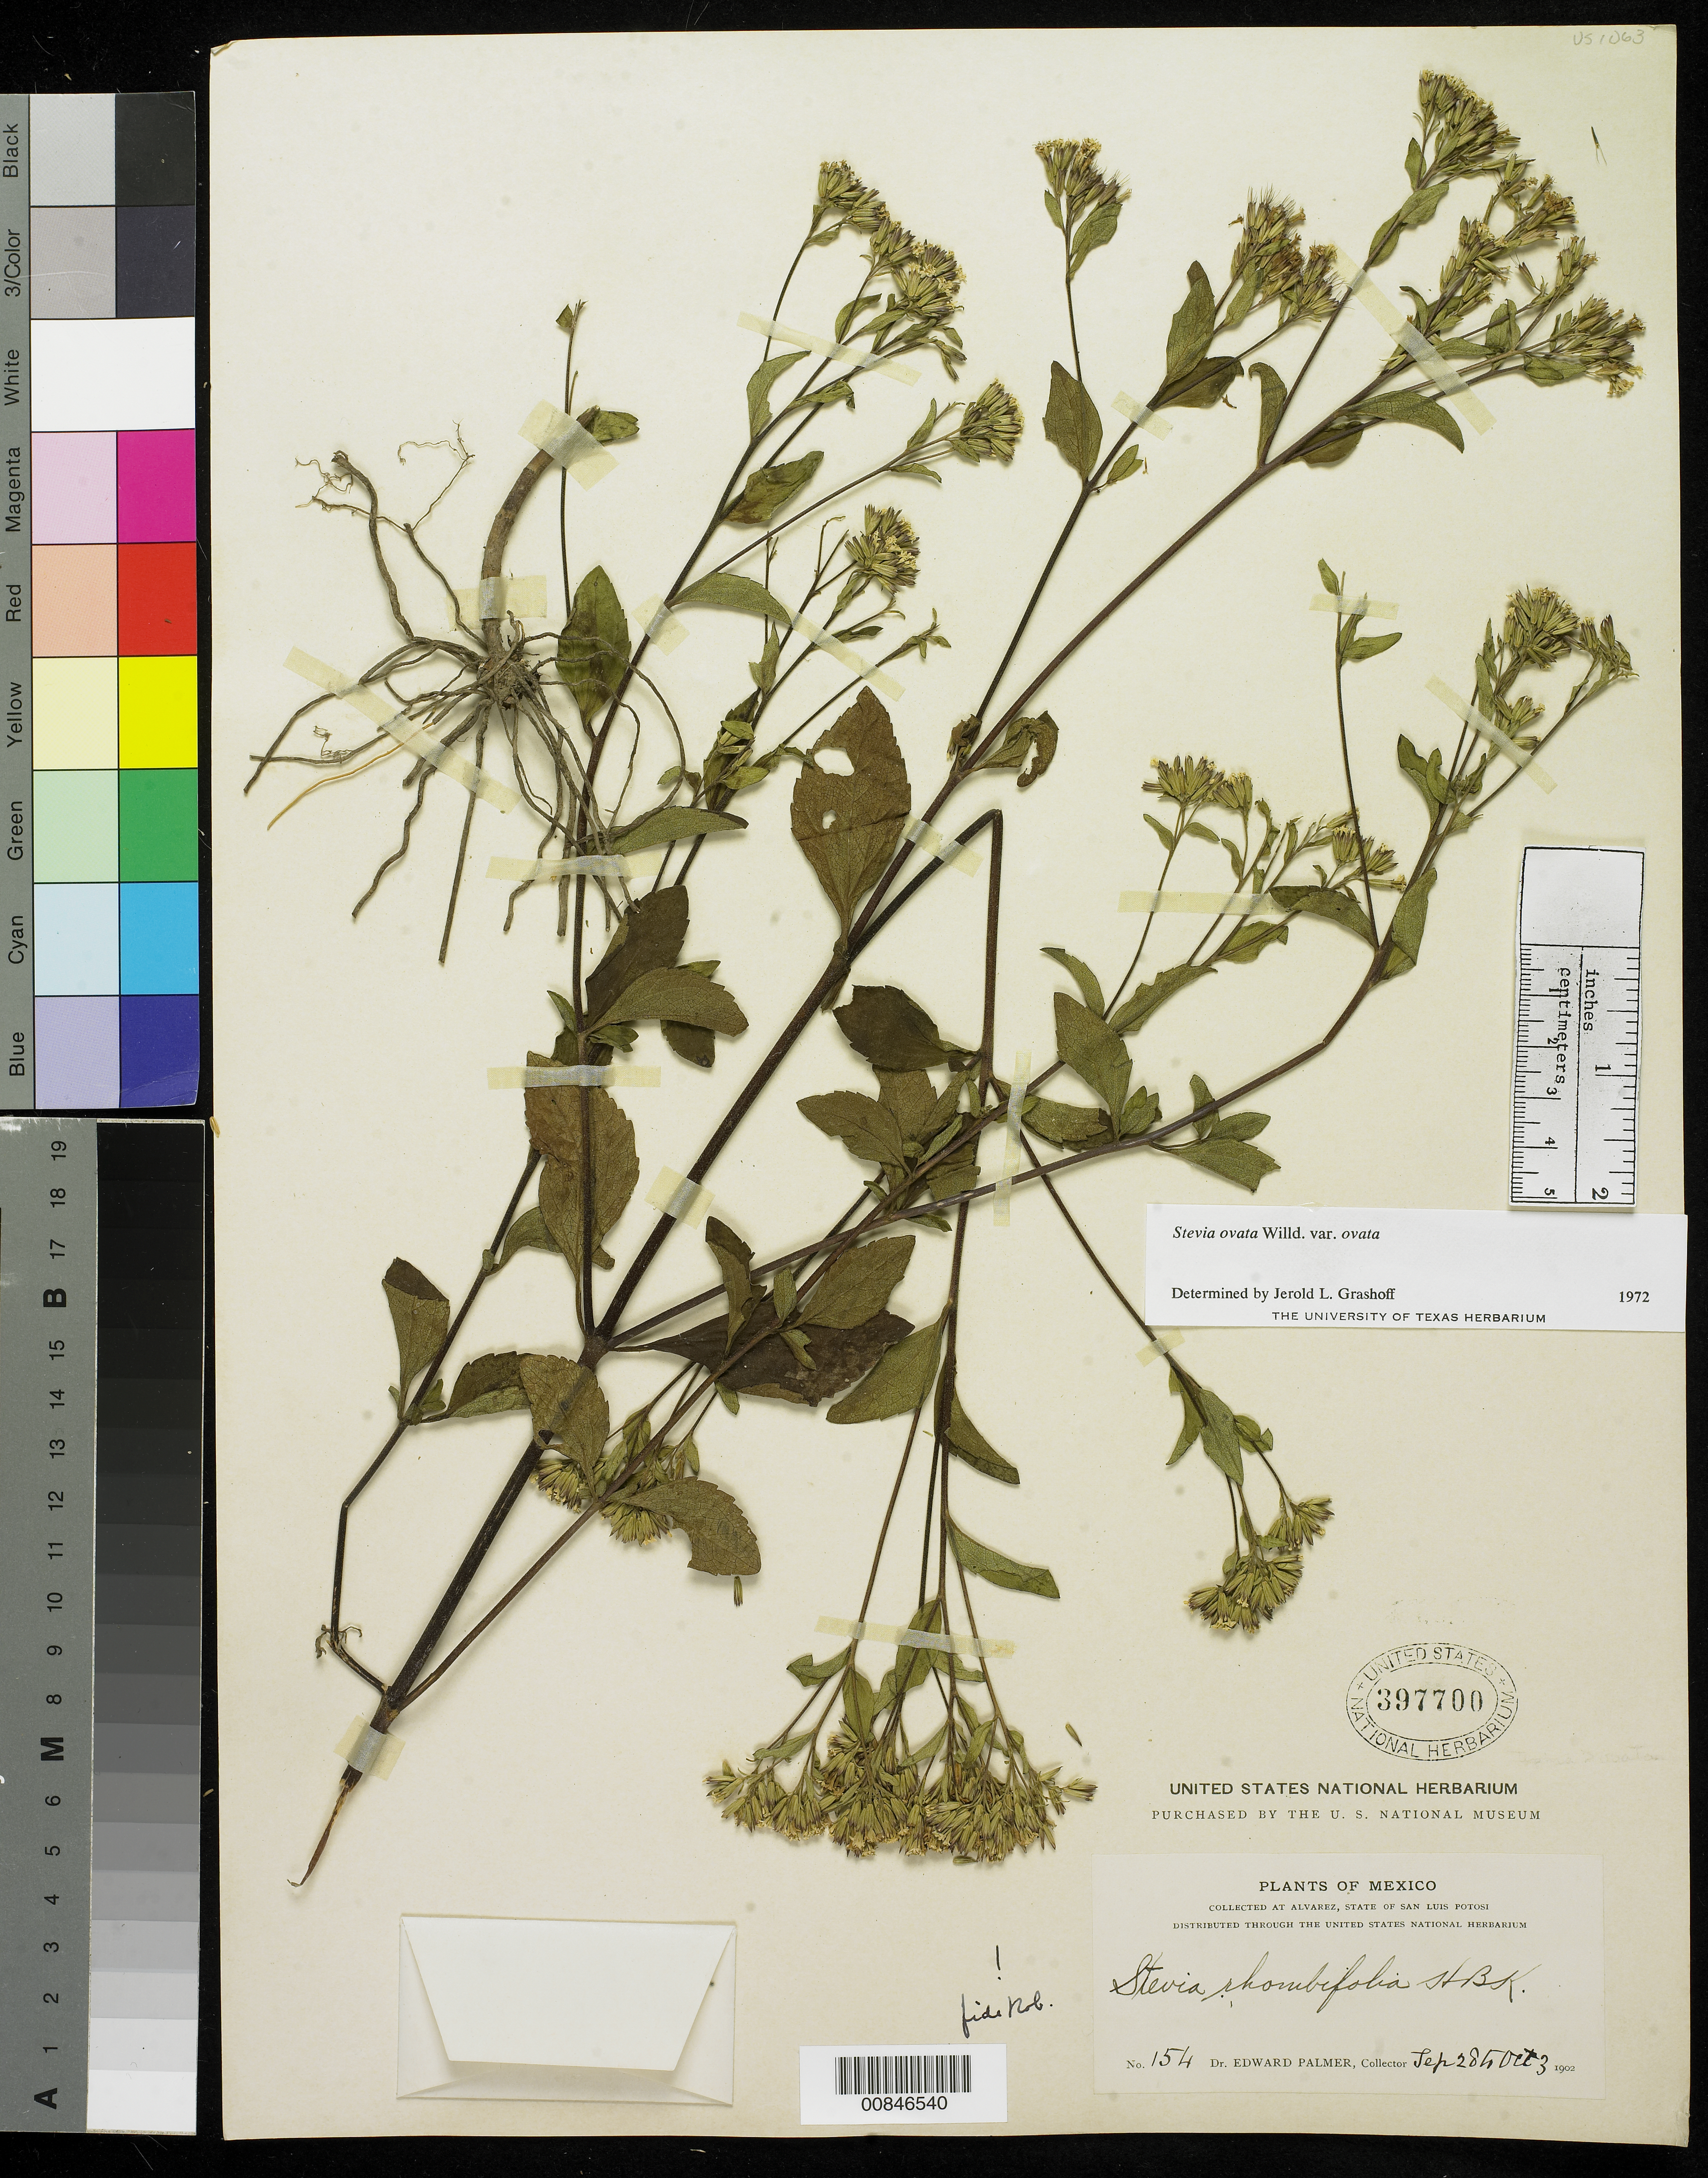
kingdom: Plantae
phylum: Tracheophyta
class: Magnoliopsida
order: Asterales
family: Asteraceae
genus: Stevia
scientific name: Stevia ovata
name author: Willd.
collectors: E. Palmer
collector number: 154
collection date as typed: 28 Sep 1902 to 03 Oct 1902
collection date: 1902-09-28/1902-10-03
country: Mexico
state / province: San Luis Potosí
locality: Alvarez, San Luis Potosí.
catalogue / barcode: US 397700